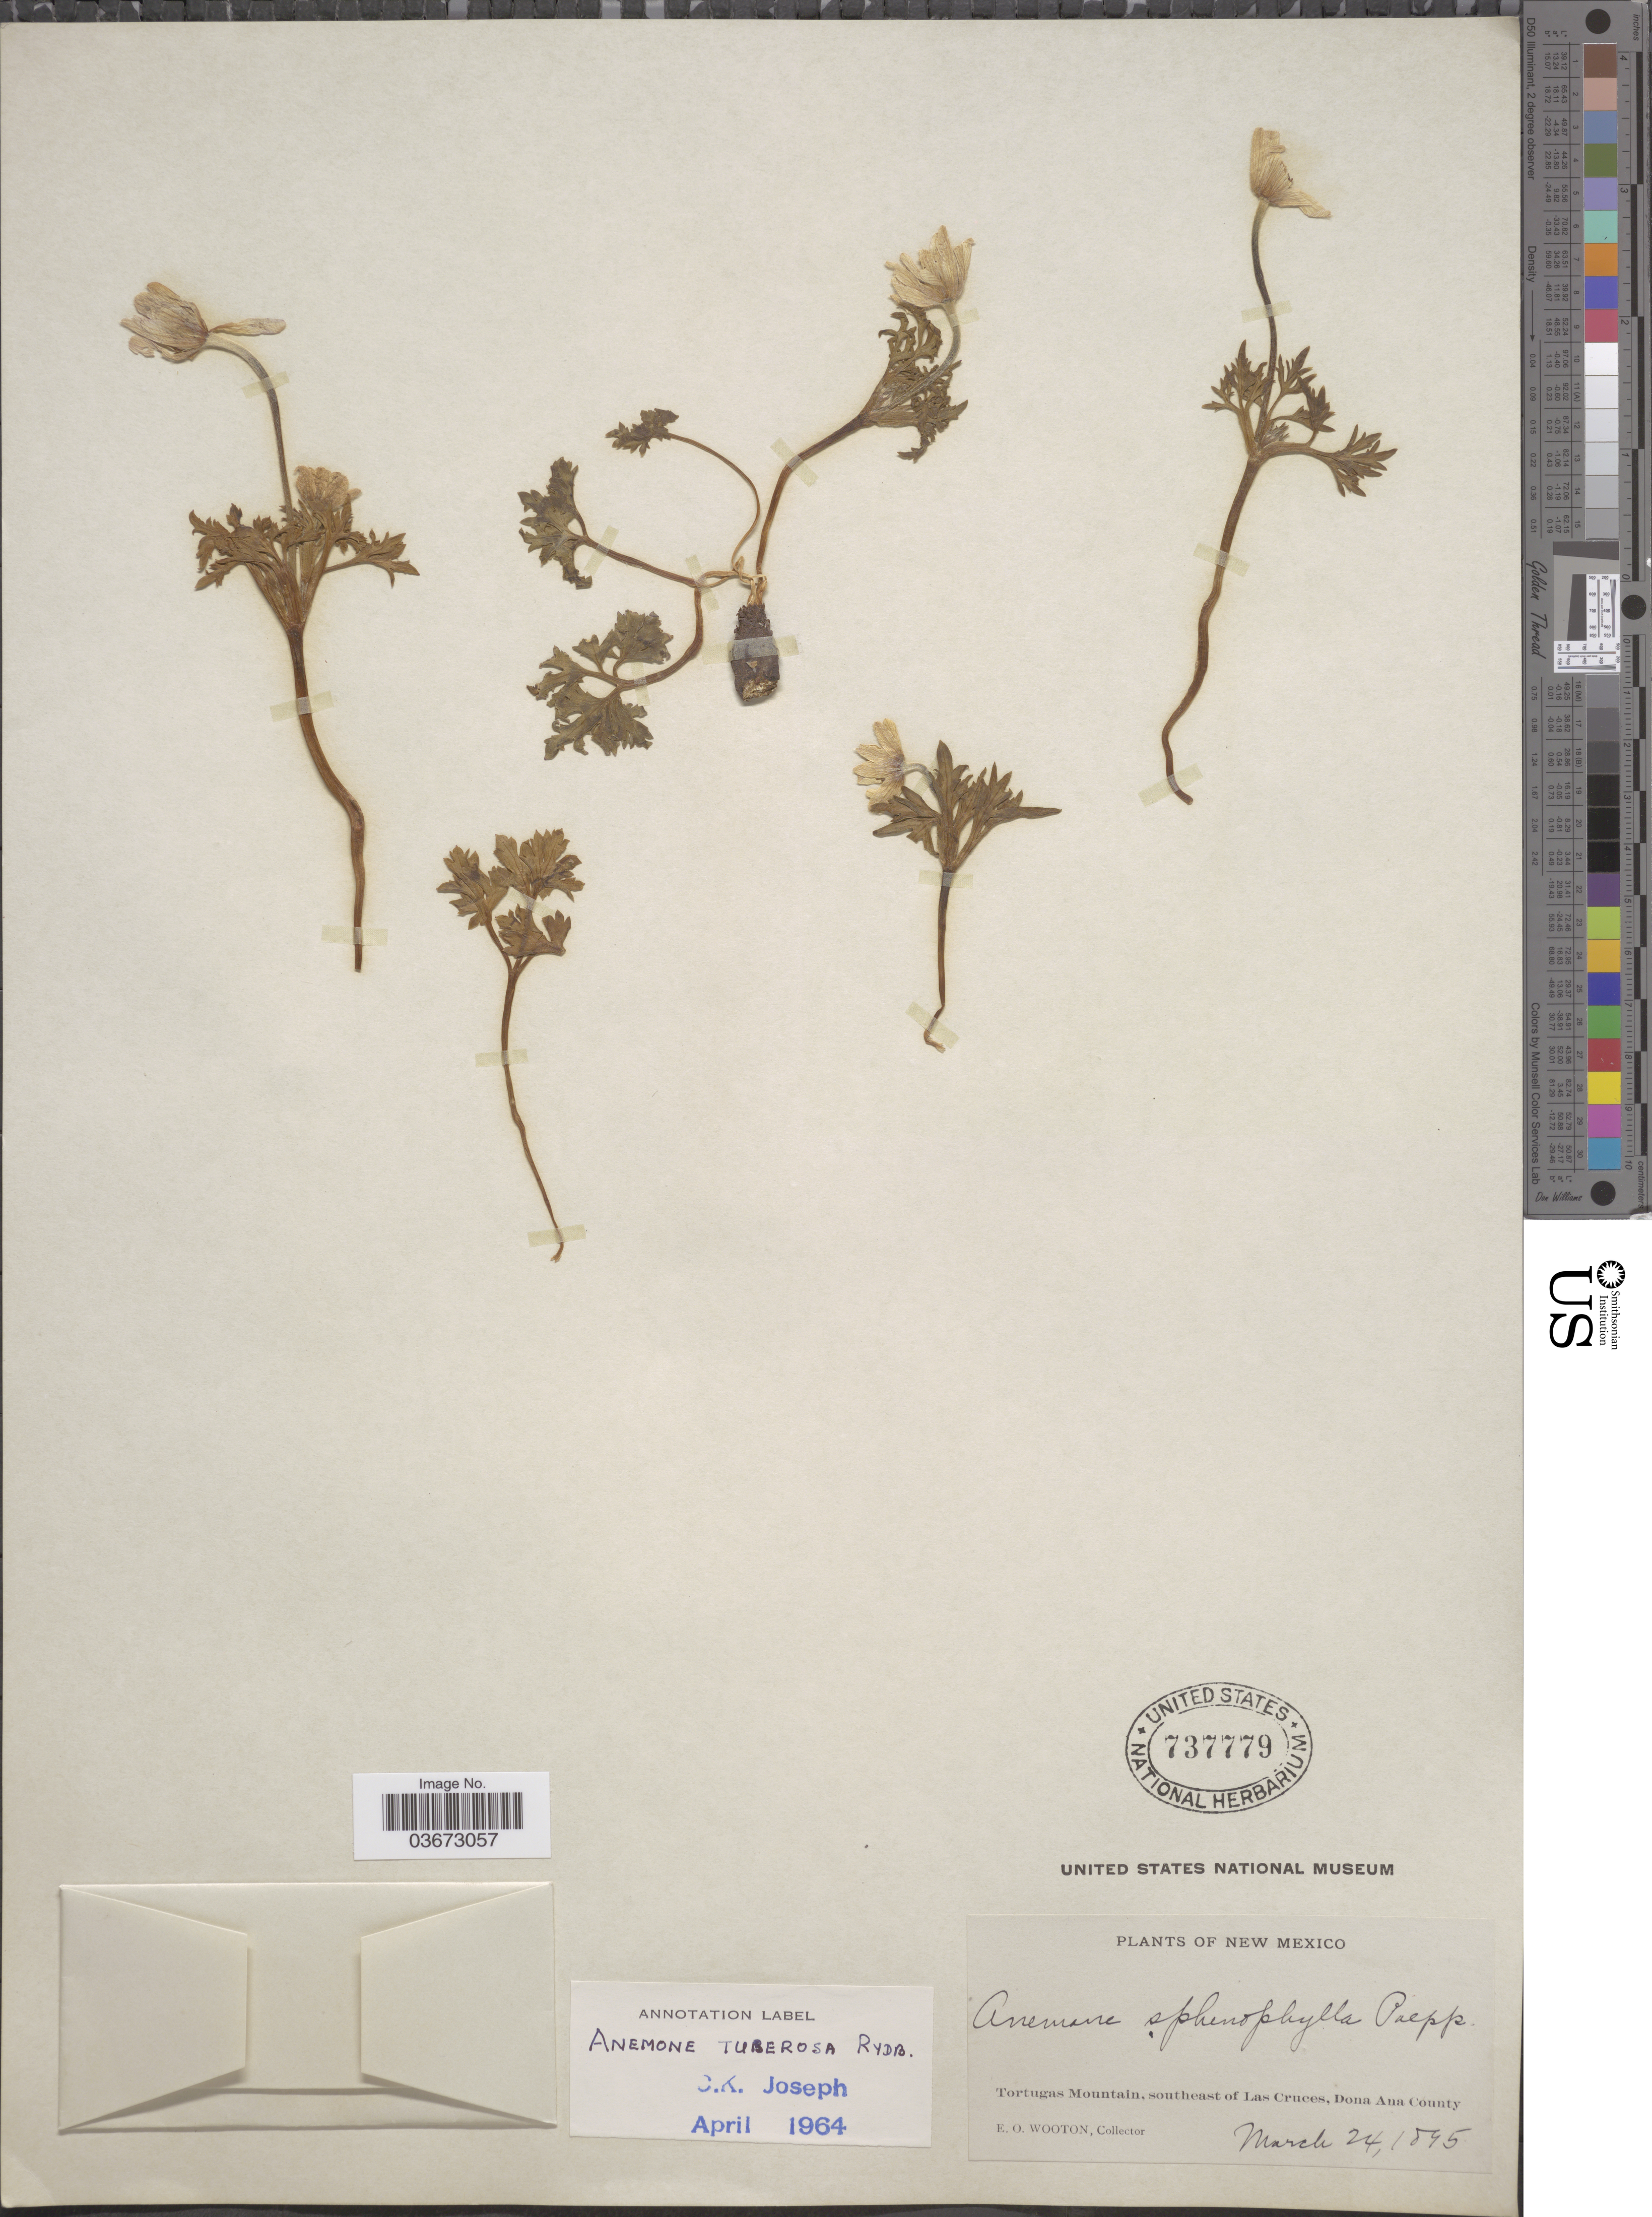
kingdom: Plantae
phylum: Tracheophyta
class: Magnoliopsida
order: Ranunculales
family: Ranunculaceae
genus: Anemone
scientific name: Anemone tuberosa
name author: Rydb.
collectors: E. O. Wooton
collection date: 1895-03-24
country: United States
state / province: New Mexico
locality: Tortugas Mountain, southeast of Las Cruces, Dona Ana County.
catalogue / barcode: US 737779